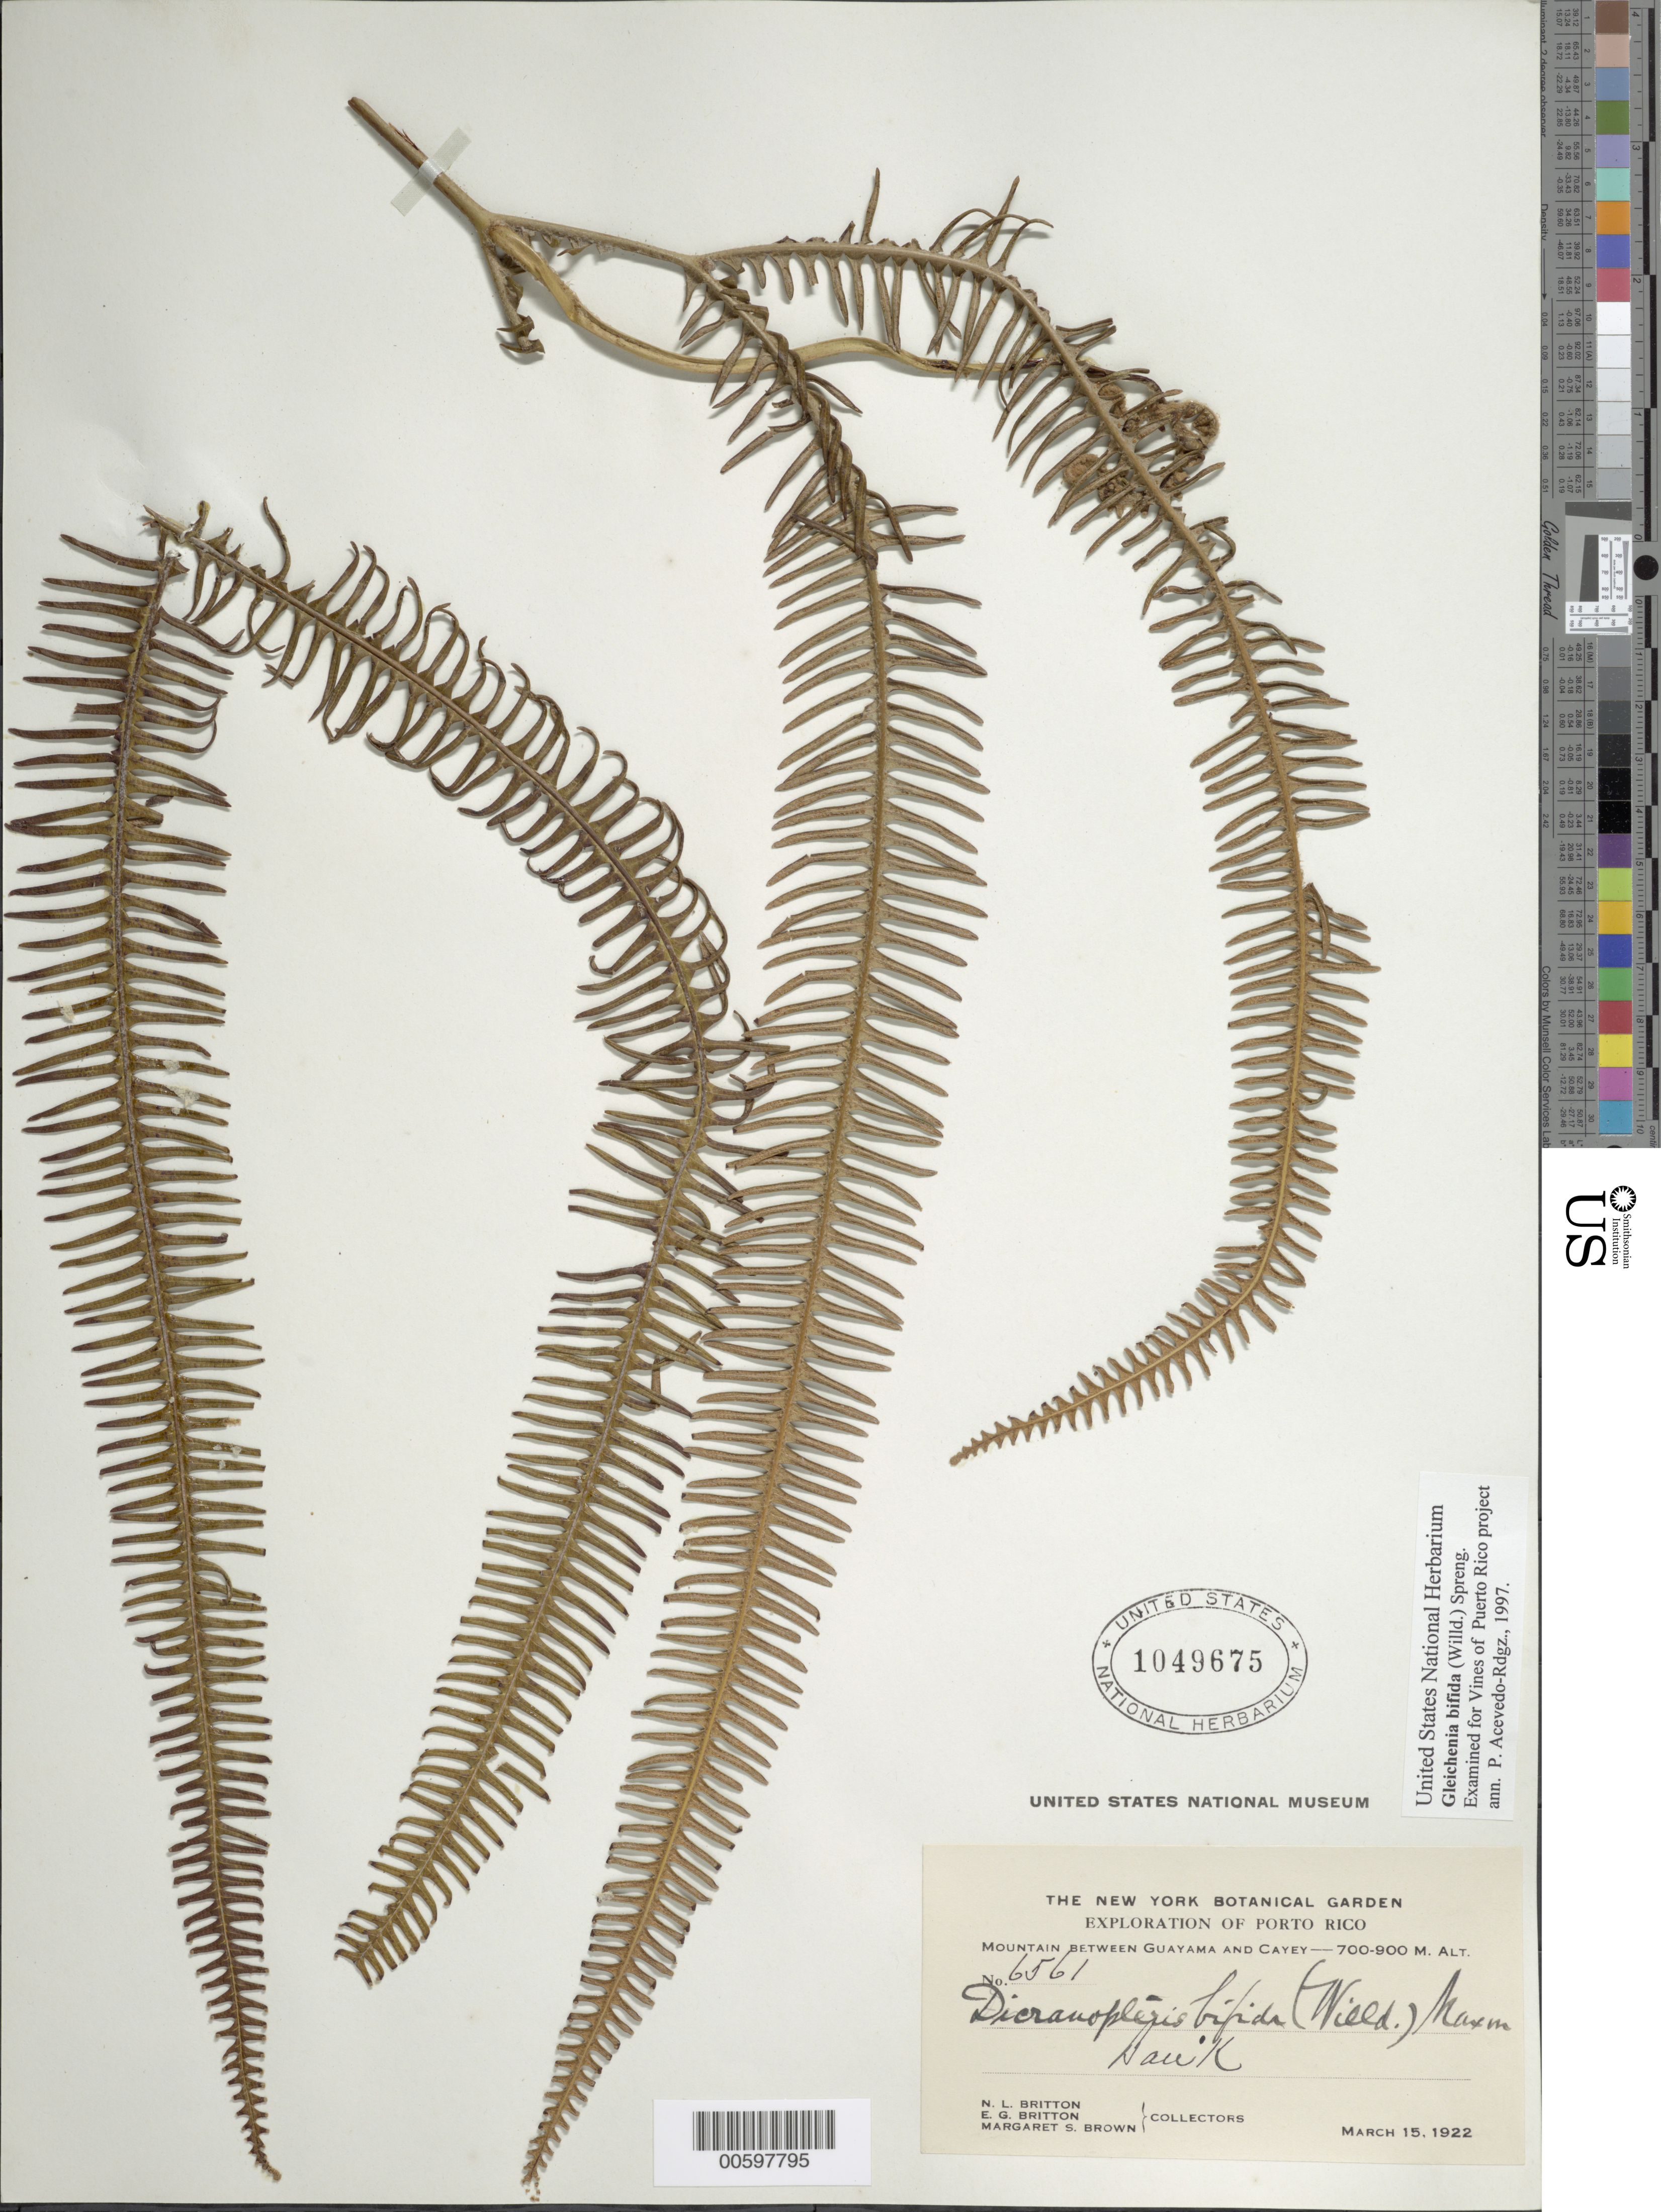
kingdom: Plantae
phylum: Tracheophyta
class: Polypodiopsida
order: Gleicheniales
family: Gleicheniaceae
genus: Sticherus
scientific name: Sticherus bifidus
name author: (Willd.) Ching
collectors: N. Britton & et al.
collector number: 6561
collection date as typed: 15 Mar 1922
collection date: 1922-03-15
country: Puerto Rico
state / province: Cayey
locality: Mountain between Guayama and Cayey. Bank.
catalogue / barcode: US 1049675